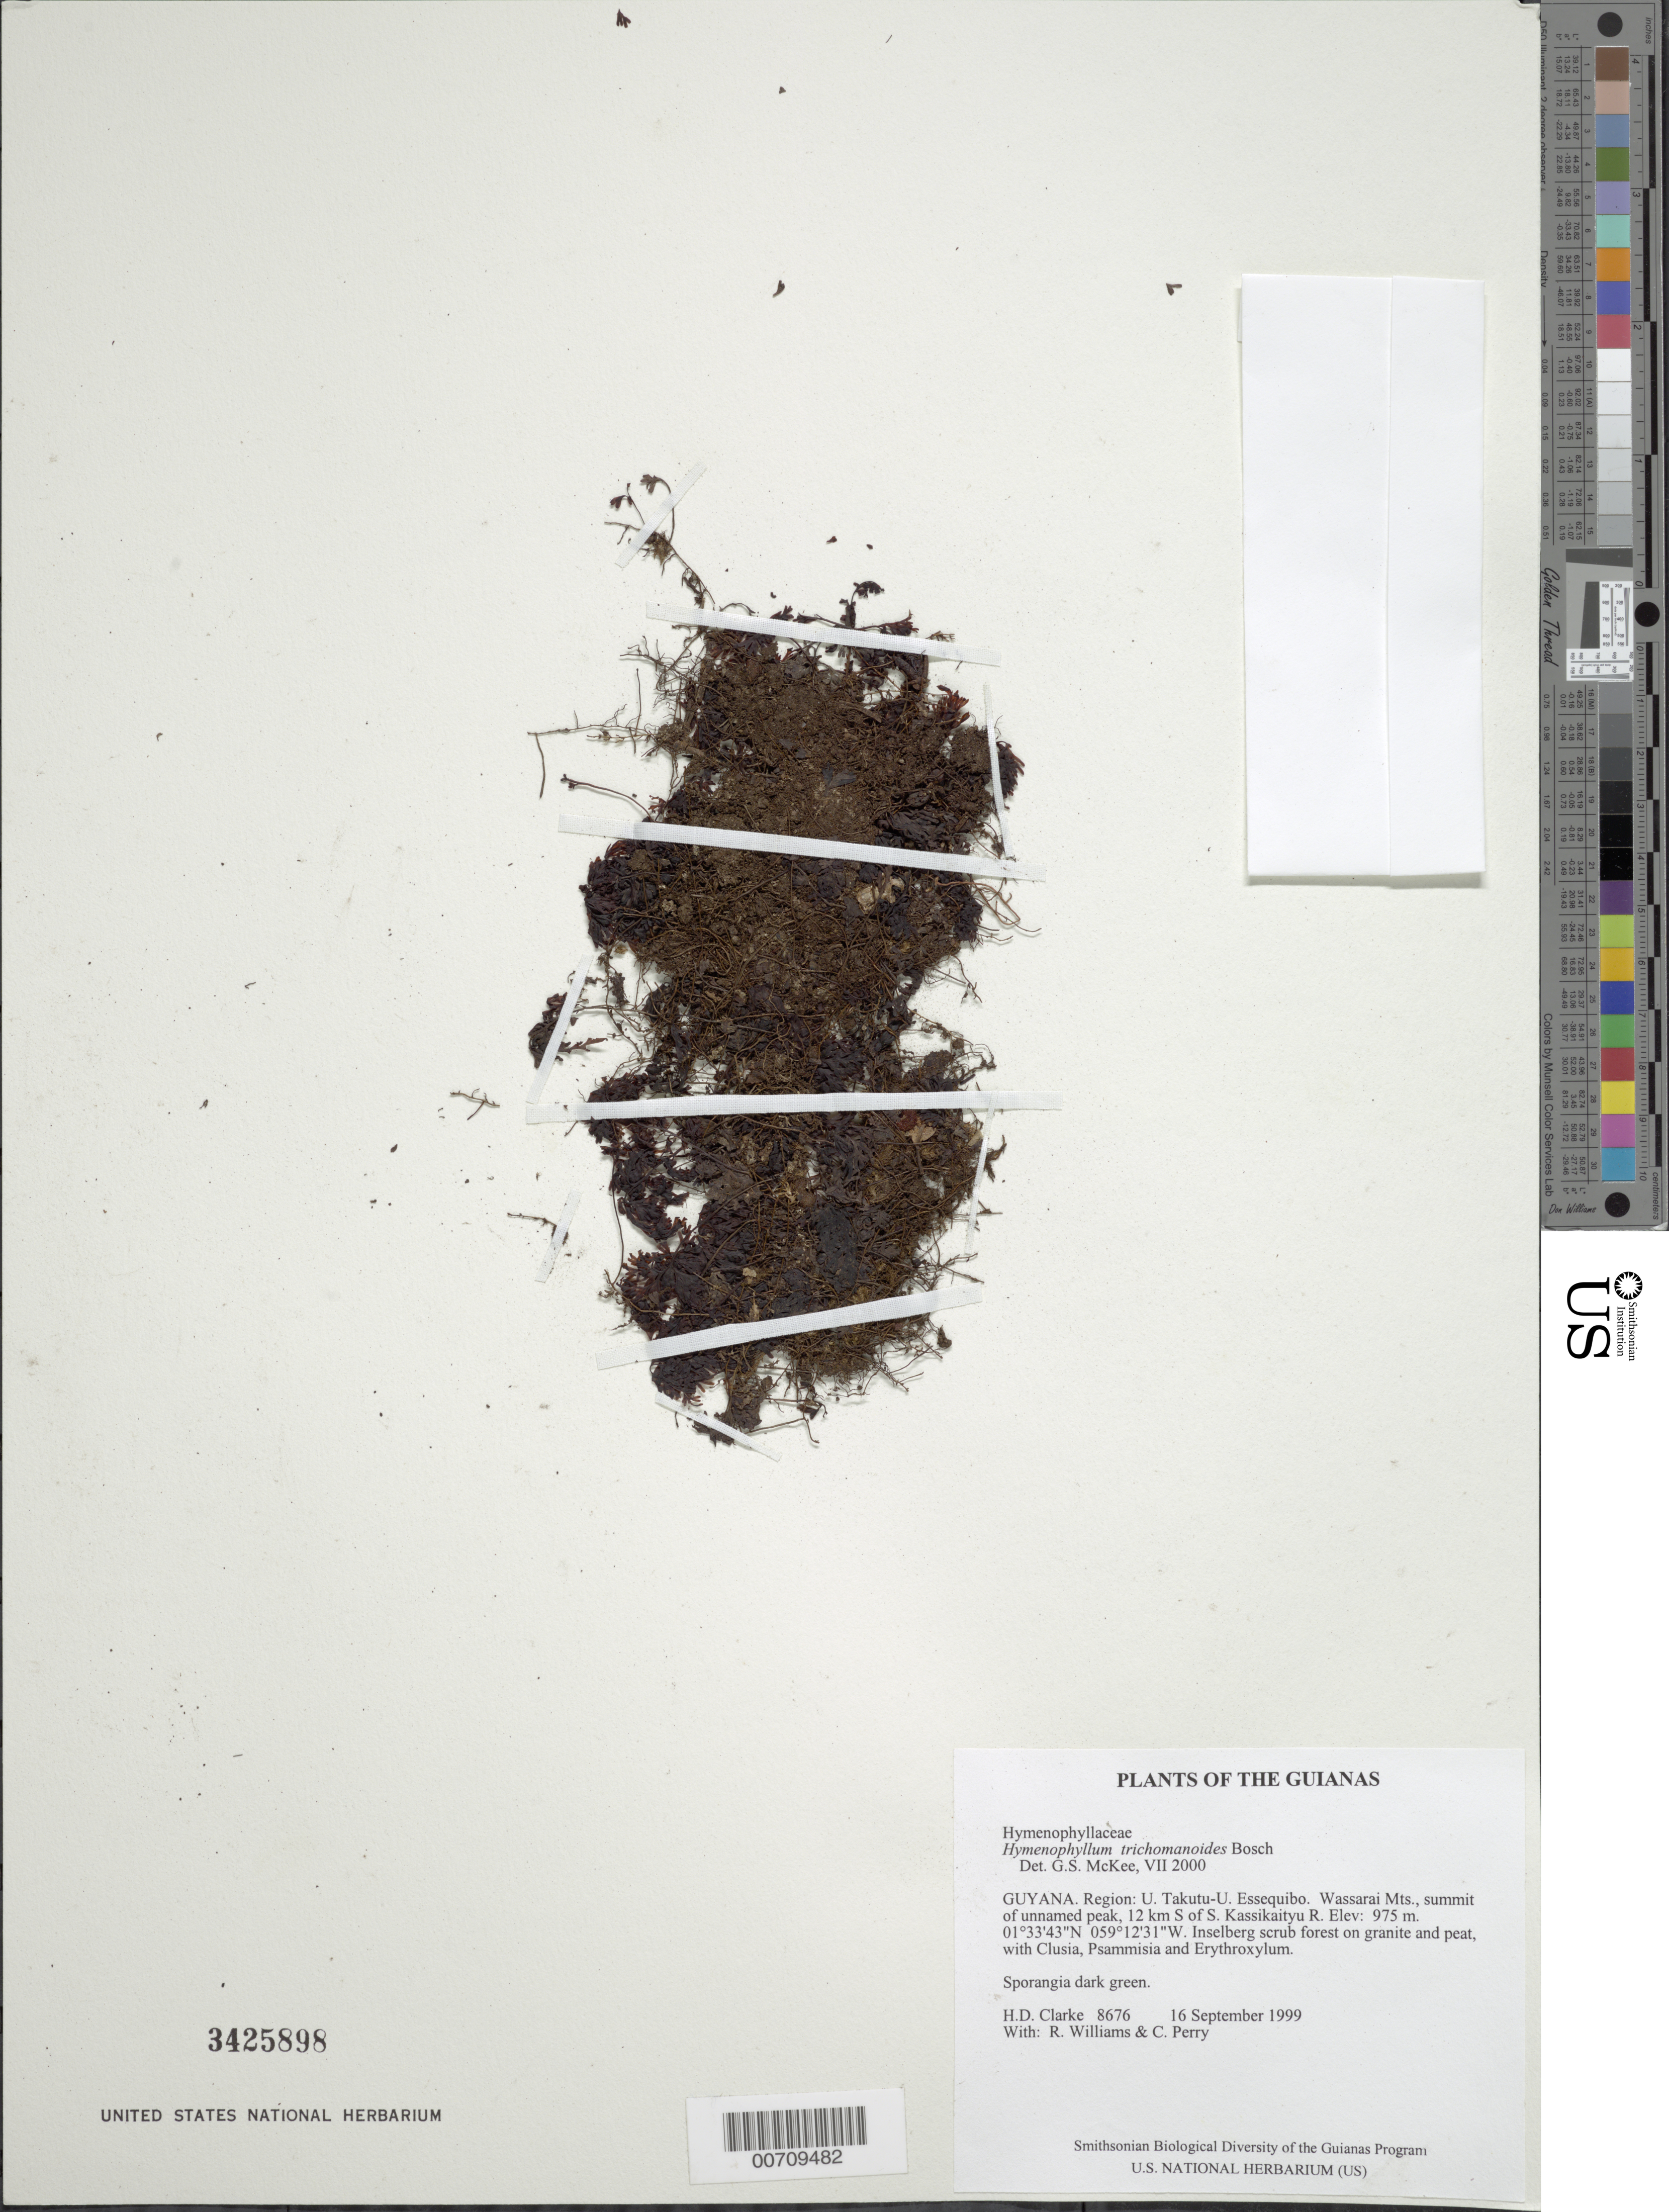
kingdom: Plantae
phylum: Tracheophyta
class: Polypodiopsida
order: Hymenophyllales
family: Hymenophyllaceae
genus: Hymenophyllum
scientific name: Hymenophyllum trichomanoides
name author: Bosch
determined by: McKee, G. S., (US), NMNH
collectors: H. D. Clarke, R. Williams & C. Perry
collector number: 8676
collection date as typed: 16 September 1999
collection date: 1999-09-16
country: Guyana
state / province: U. Takutu-U. Essequibo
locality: Wassarai Mts., summit of unnamed peak, 12 km S of S. Kassikaityu R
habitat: Inselberg scrub forest on granite and peat, with Clusia, Psammisia and Erythroxylum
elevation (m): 975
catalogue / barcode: US 3425898